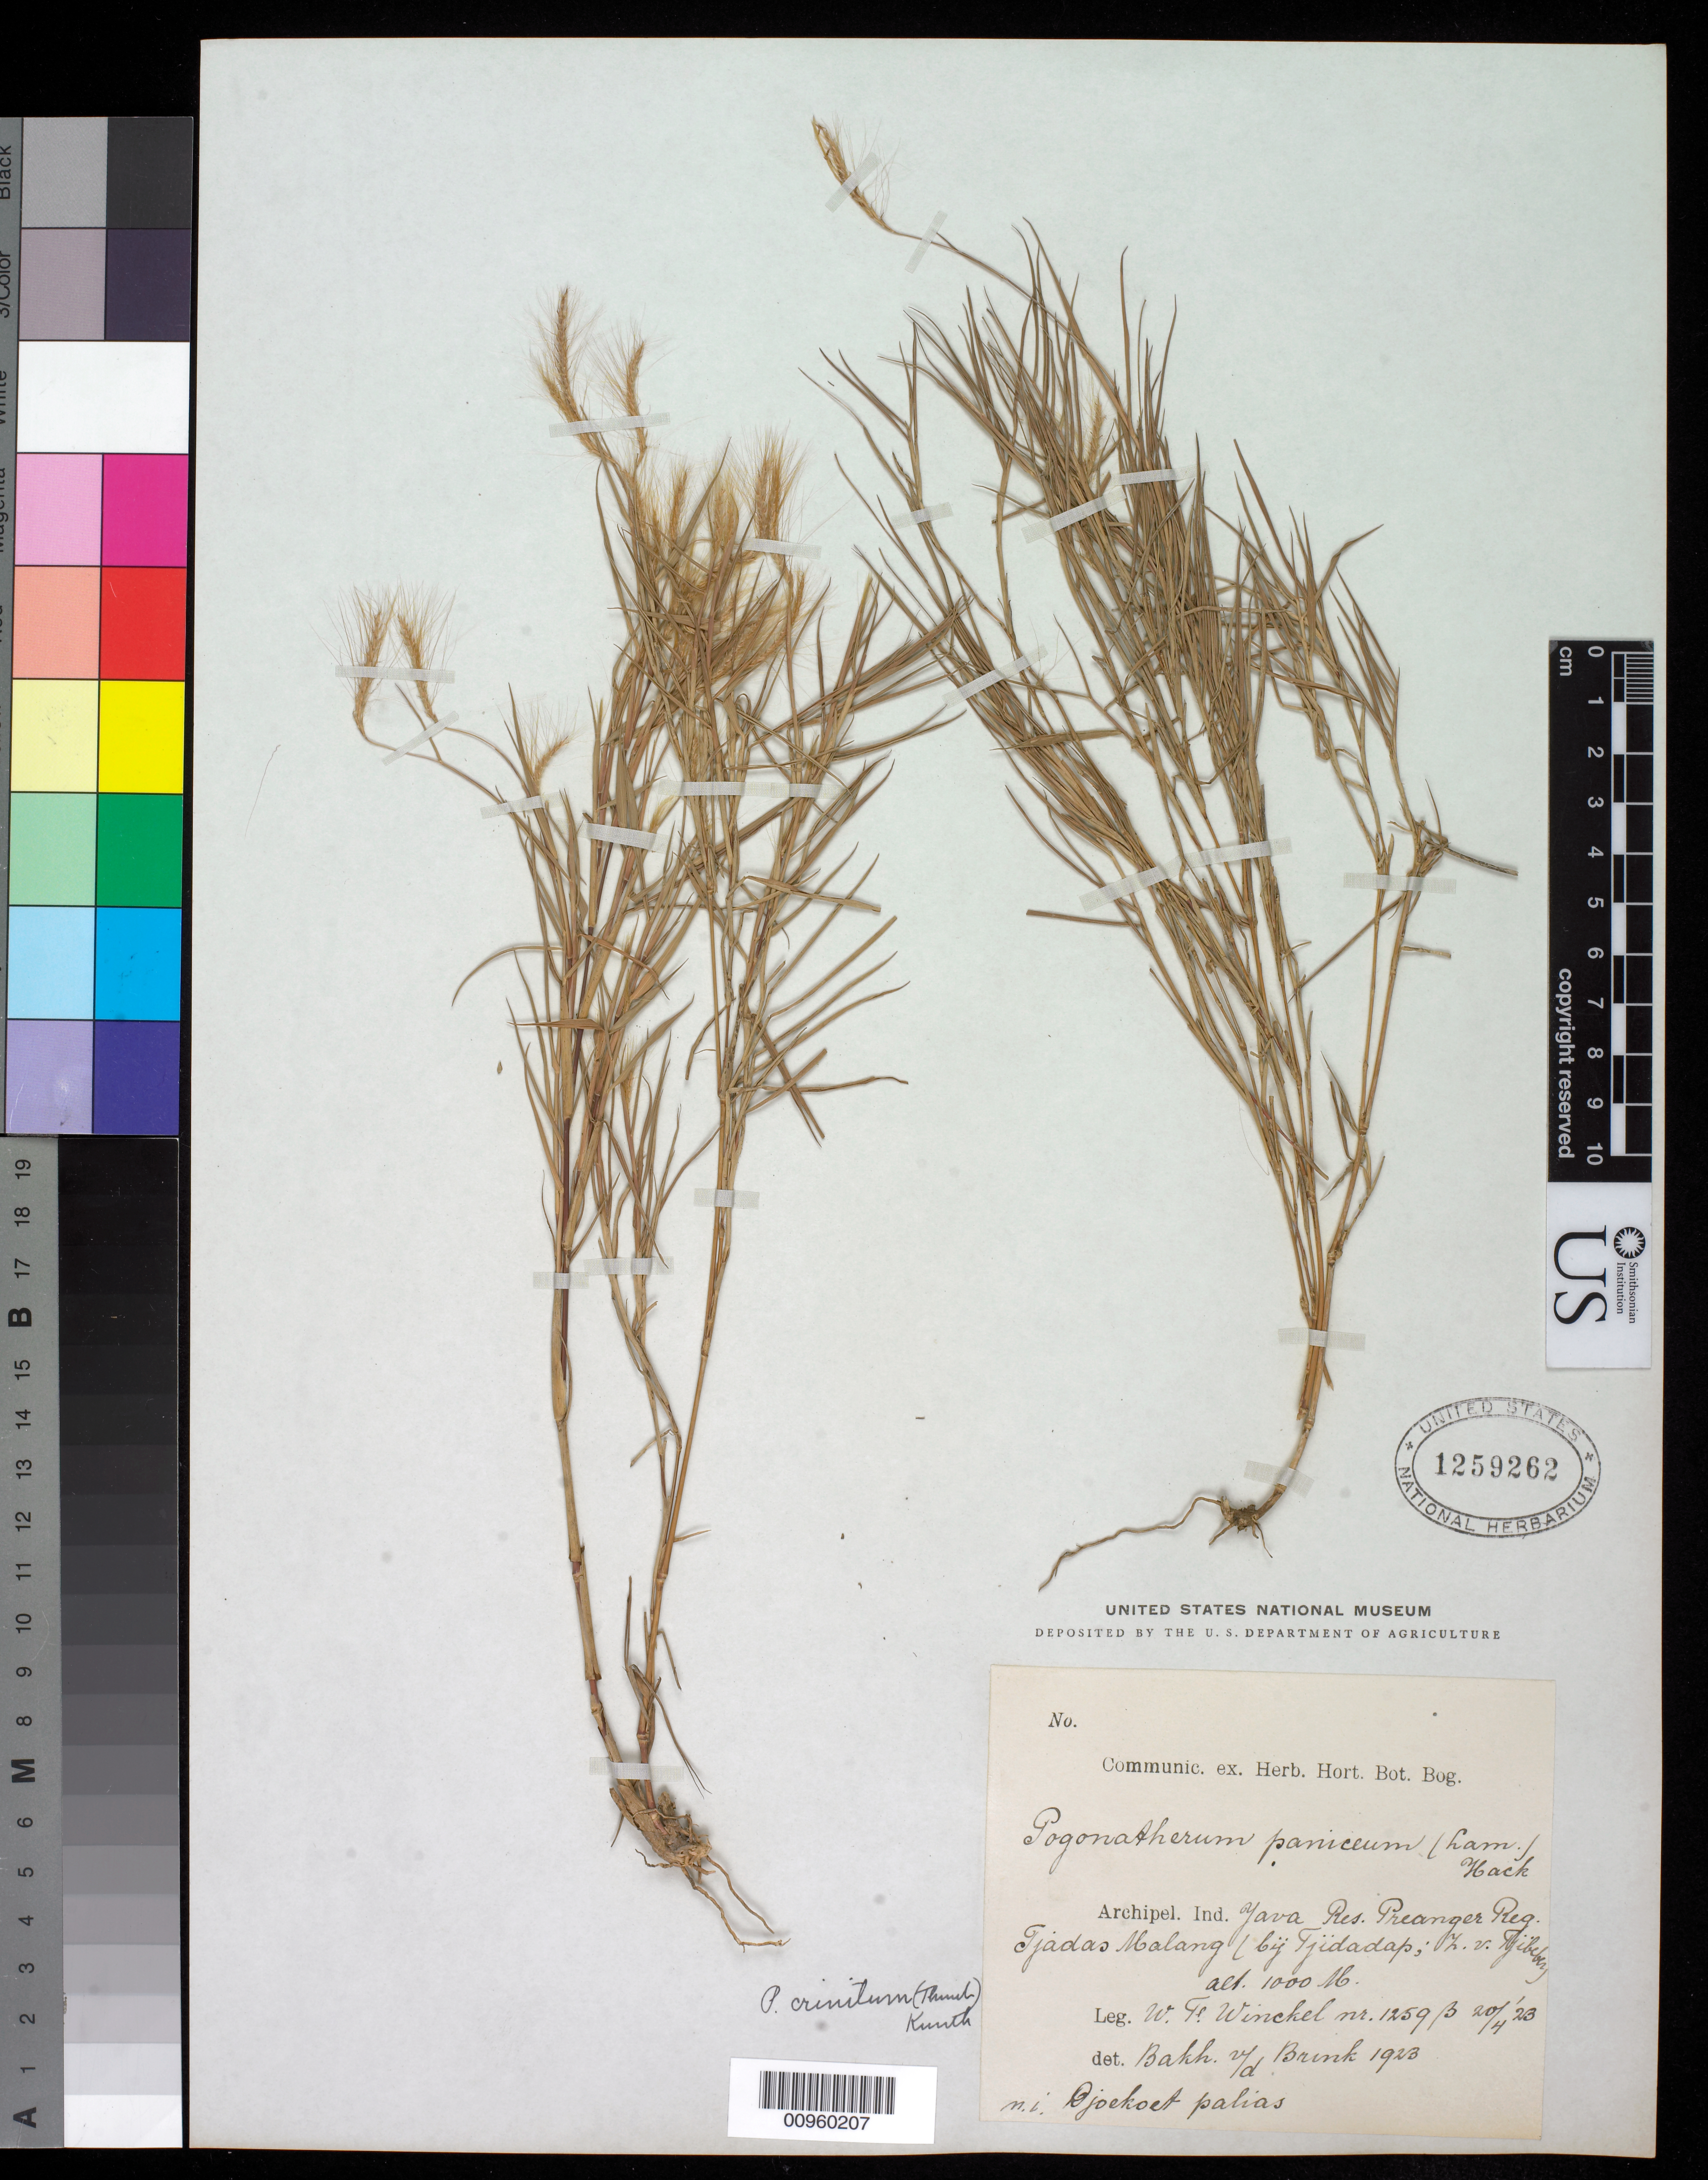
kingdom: Plantae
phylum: Tracheophyta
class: Liliopsida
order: Poales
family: Poaceae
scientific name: Pogonantherum crinitum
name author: (Thunb.) Kunth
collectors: W. Winckel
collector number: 1259 B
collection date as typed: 20 Apr 1923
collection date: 1923-04-20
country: Indonesia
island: Island Unknown or uncertain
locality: Java Res Preanger Reg. Tjadas-malang by Tjidadap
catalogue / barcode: US 1259662